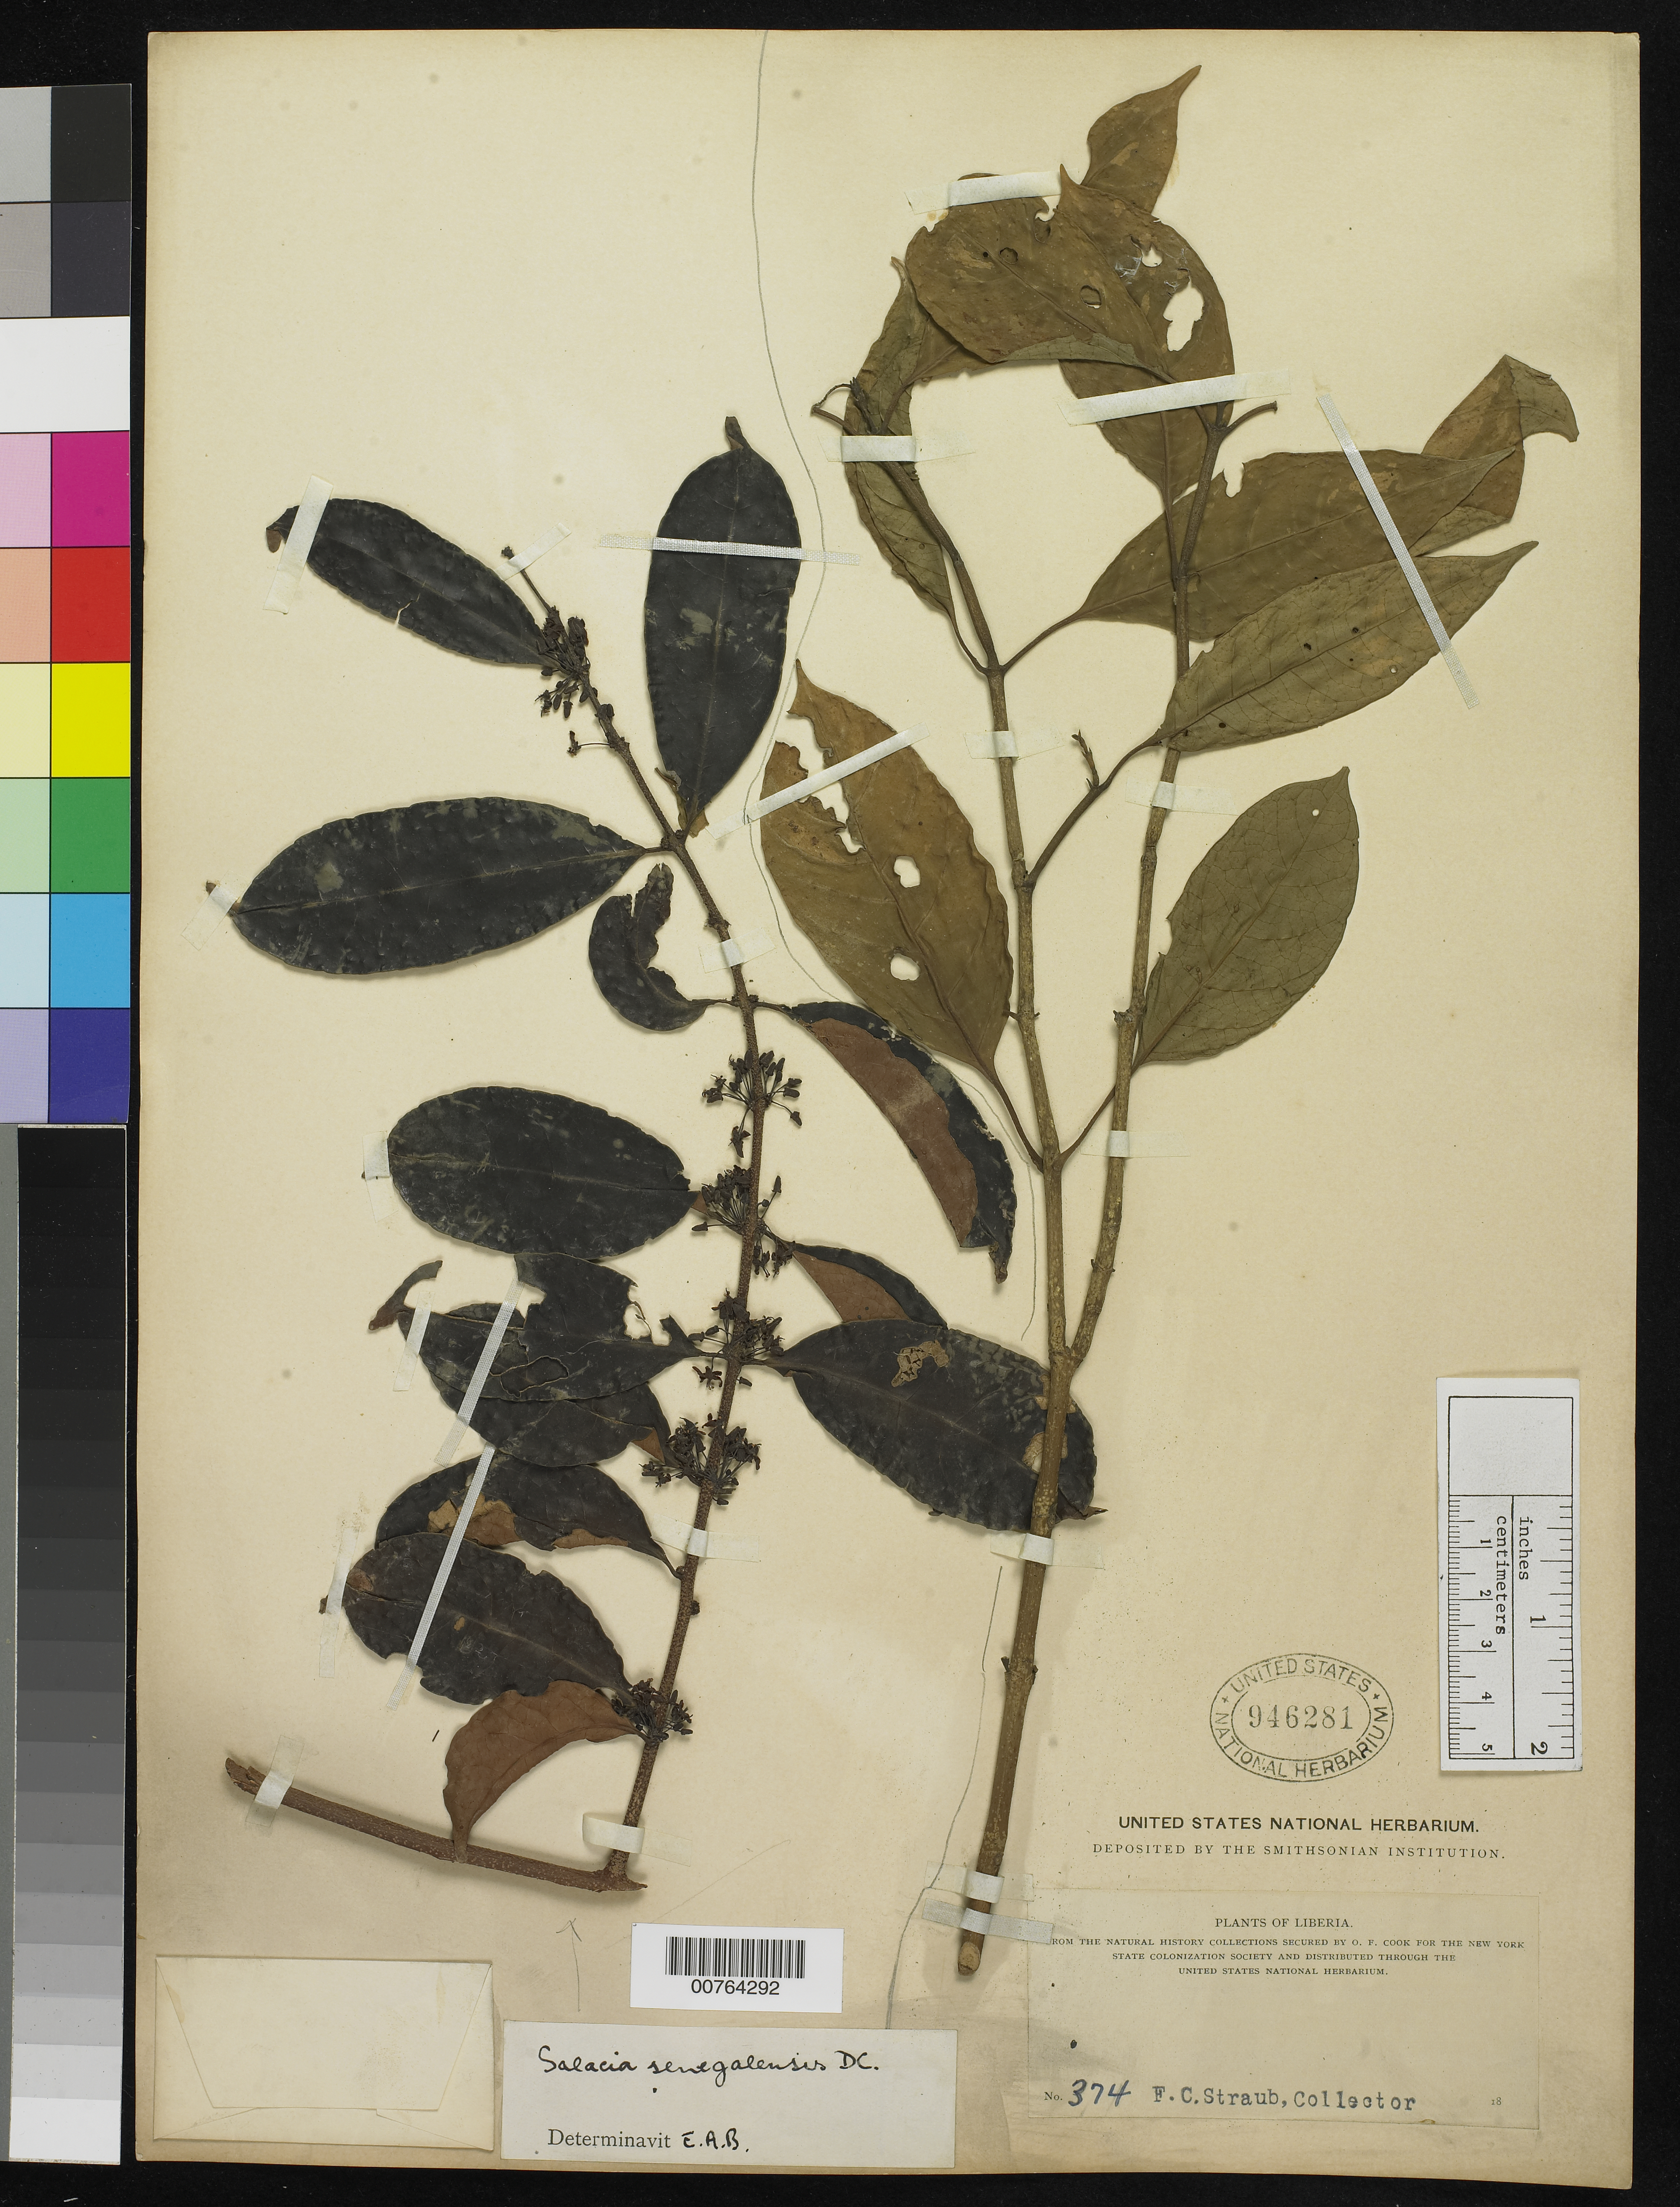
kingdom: Plantae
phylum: Tracheophyta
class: Magnoliopsida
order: Celastrales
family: Celastraceae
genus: Salacia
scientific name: Salacia senegalensis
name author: (Lam.) DC.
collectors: F. Straub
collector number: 374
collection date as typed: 18--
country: Liberia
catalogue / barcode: US 946281